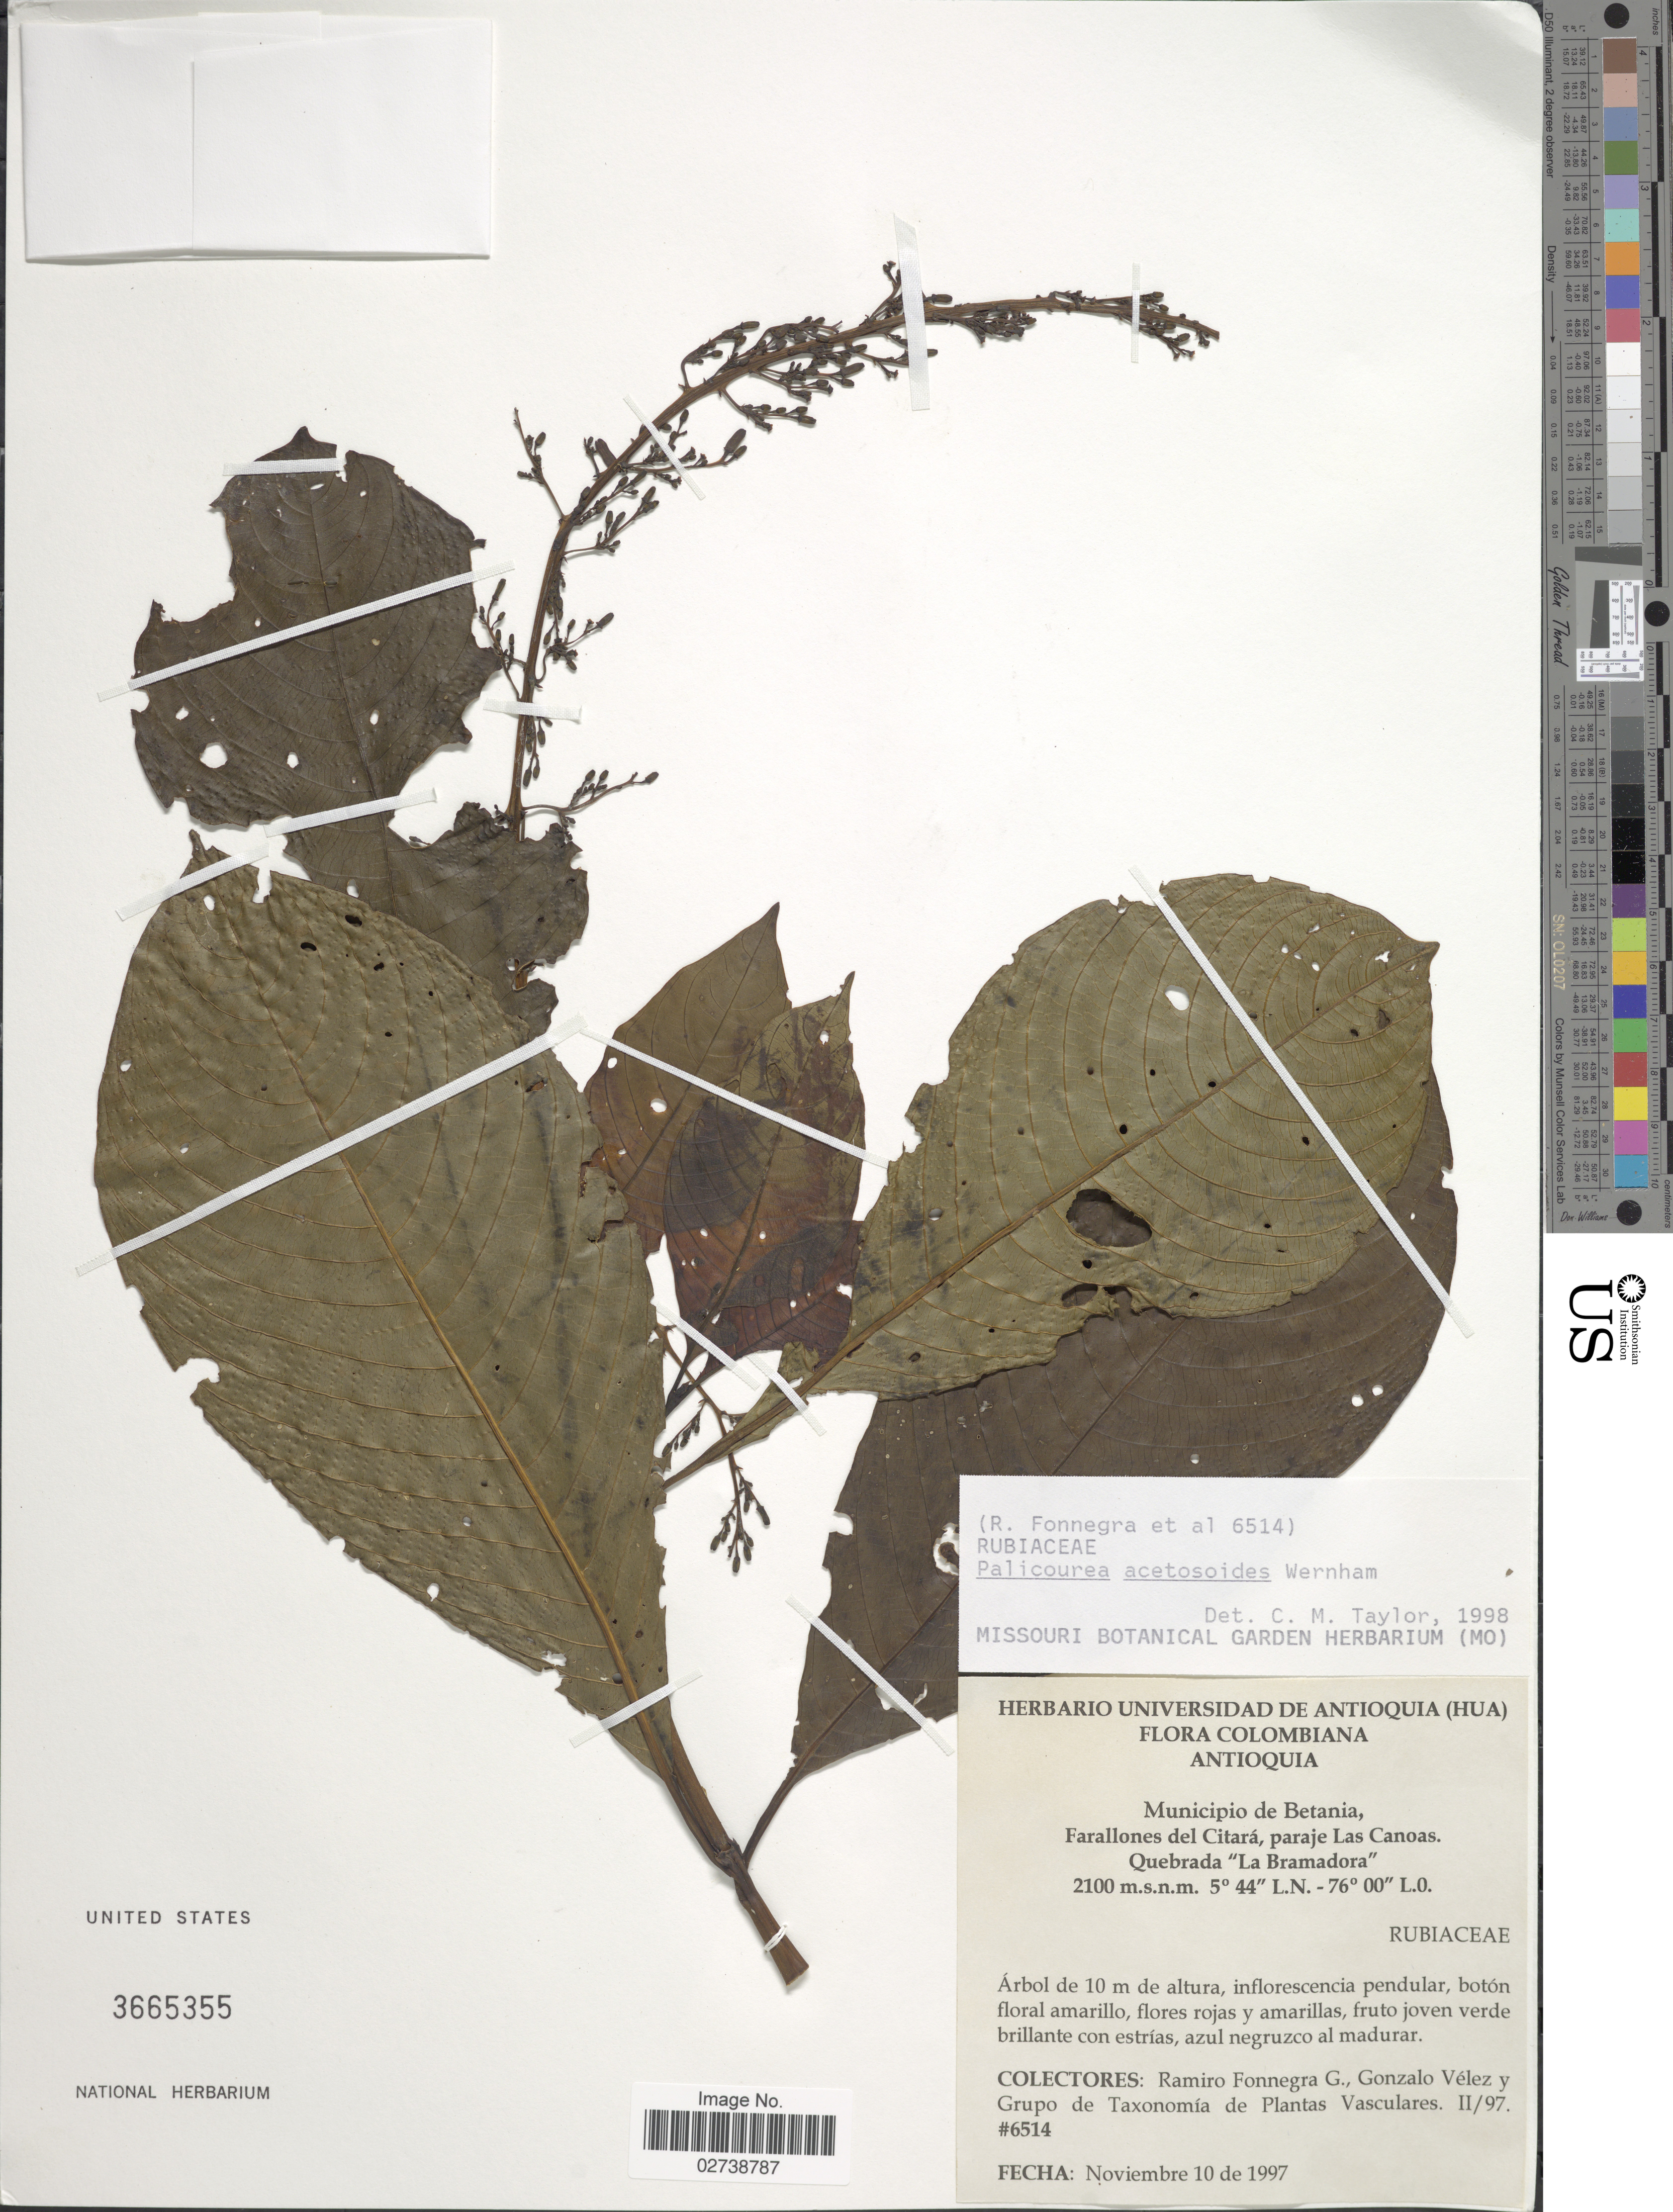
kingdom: Plantae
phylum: Tracheophyta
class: Magnoliopsida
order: Gentianales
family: Rubiaceae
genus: Palicourea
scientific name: Palicourea acetosoides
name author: Wernham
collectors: R. Fonnegra G., G. Velez & Grupo de Taxonomía de Plantas Vasculares II/97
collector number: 6514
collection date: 1997-11-10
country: Colombia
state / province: Antioquia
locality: Municipio de Betania, Farallones del Citará, paraje Las Canoas. Quebrada 'La Bramadora'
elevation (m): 2100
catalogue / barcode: US 3665355